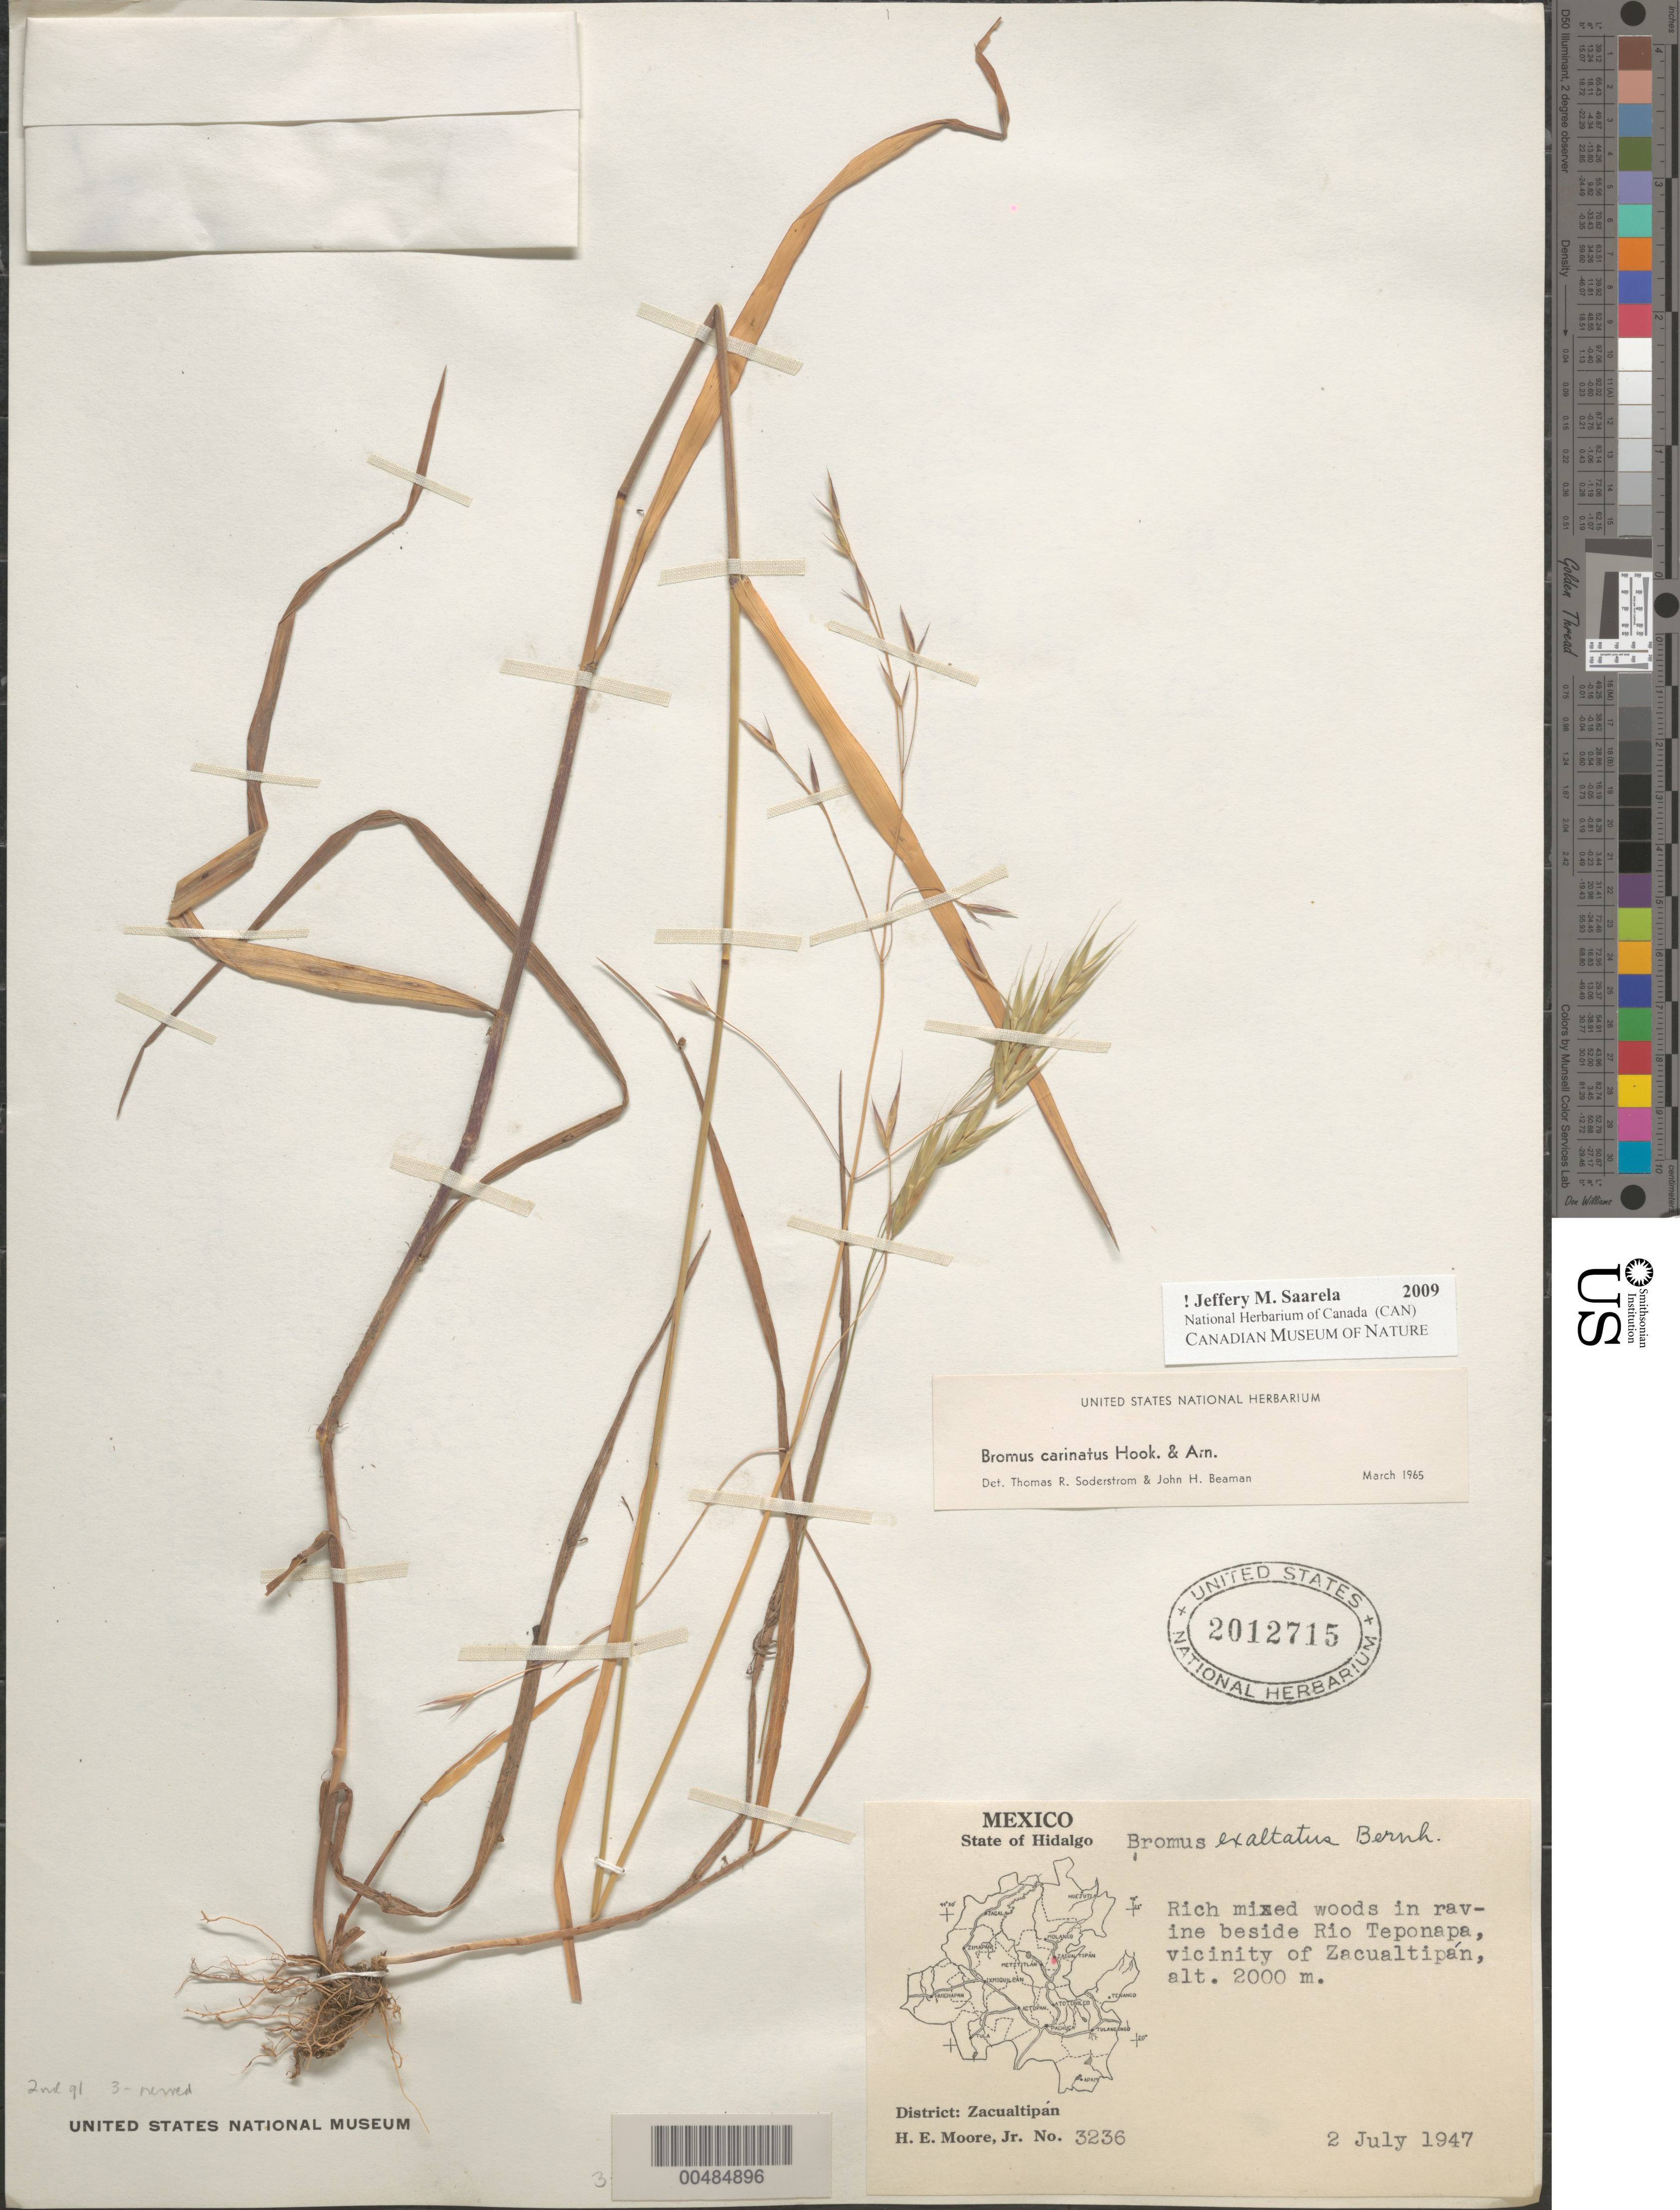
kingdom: Plantae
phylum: Tracheophyta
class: Liliopsida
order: Poales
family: Poaceae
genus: Bromus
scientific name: Bromus carinatus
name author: Hook. & Arn.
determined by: Soderstrom, T. R.; Beaman, J. H.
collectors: H. E. Moore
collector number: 3236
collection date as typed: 2 Jul 1947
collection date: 1947-07-02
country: Mexico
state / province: Hidalgo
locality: Dist. Zacualtipán, beside Rio Teponapa, vicinity of Zacualtipán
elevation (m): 2000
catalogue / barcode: US 2012715